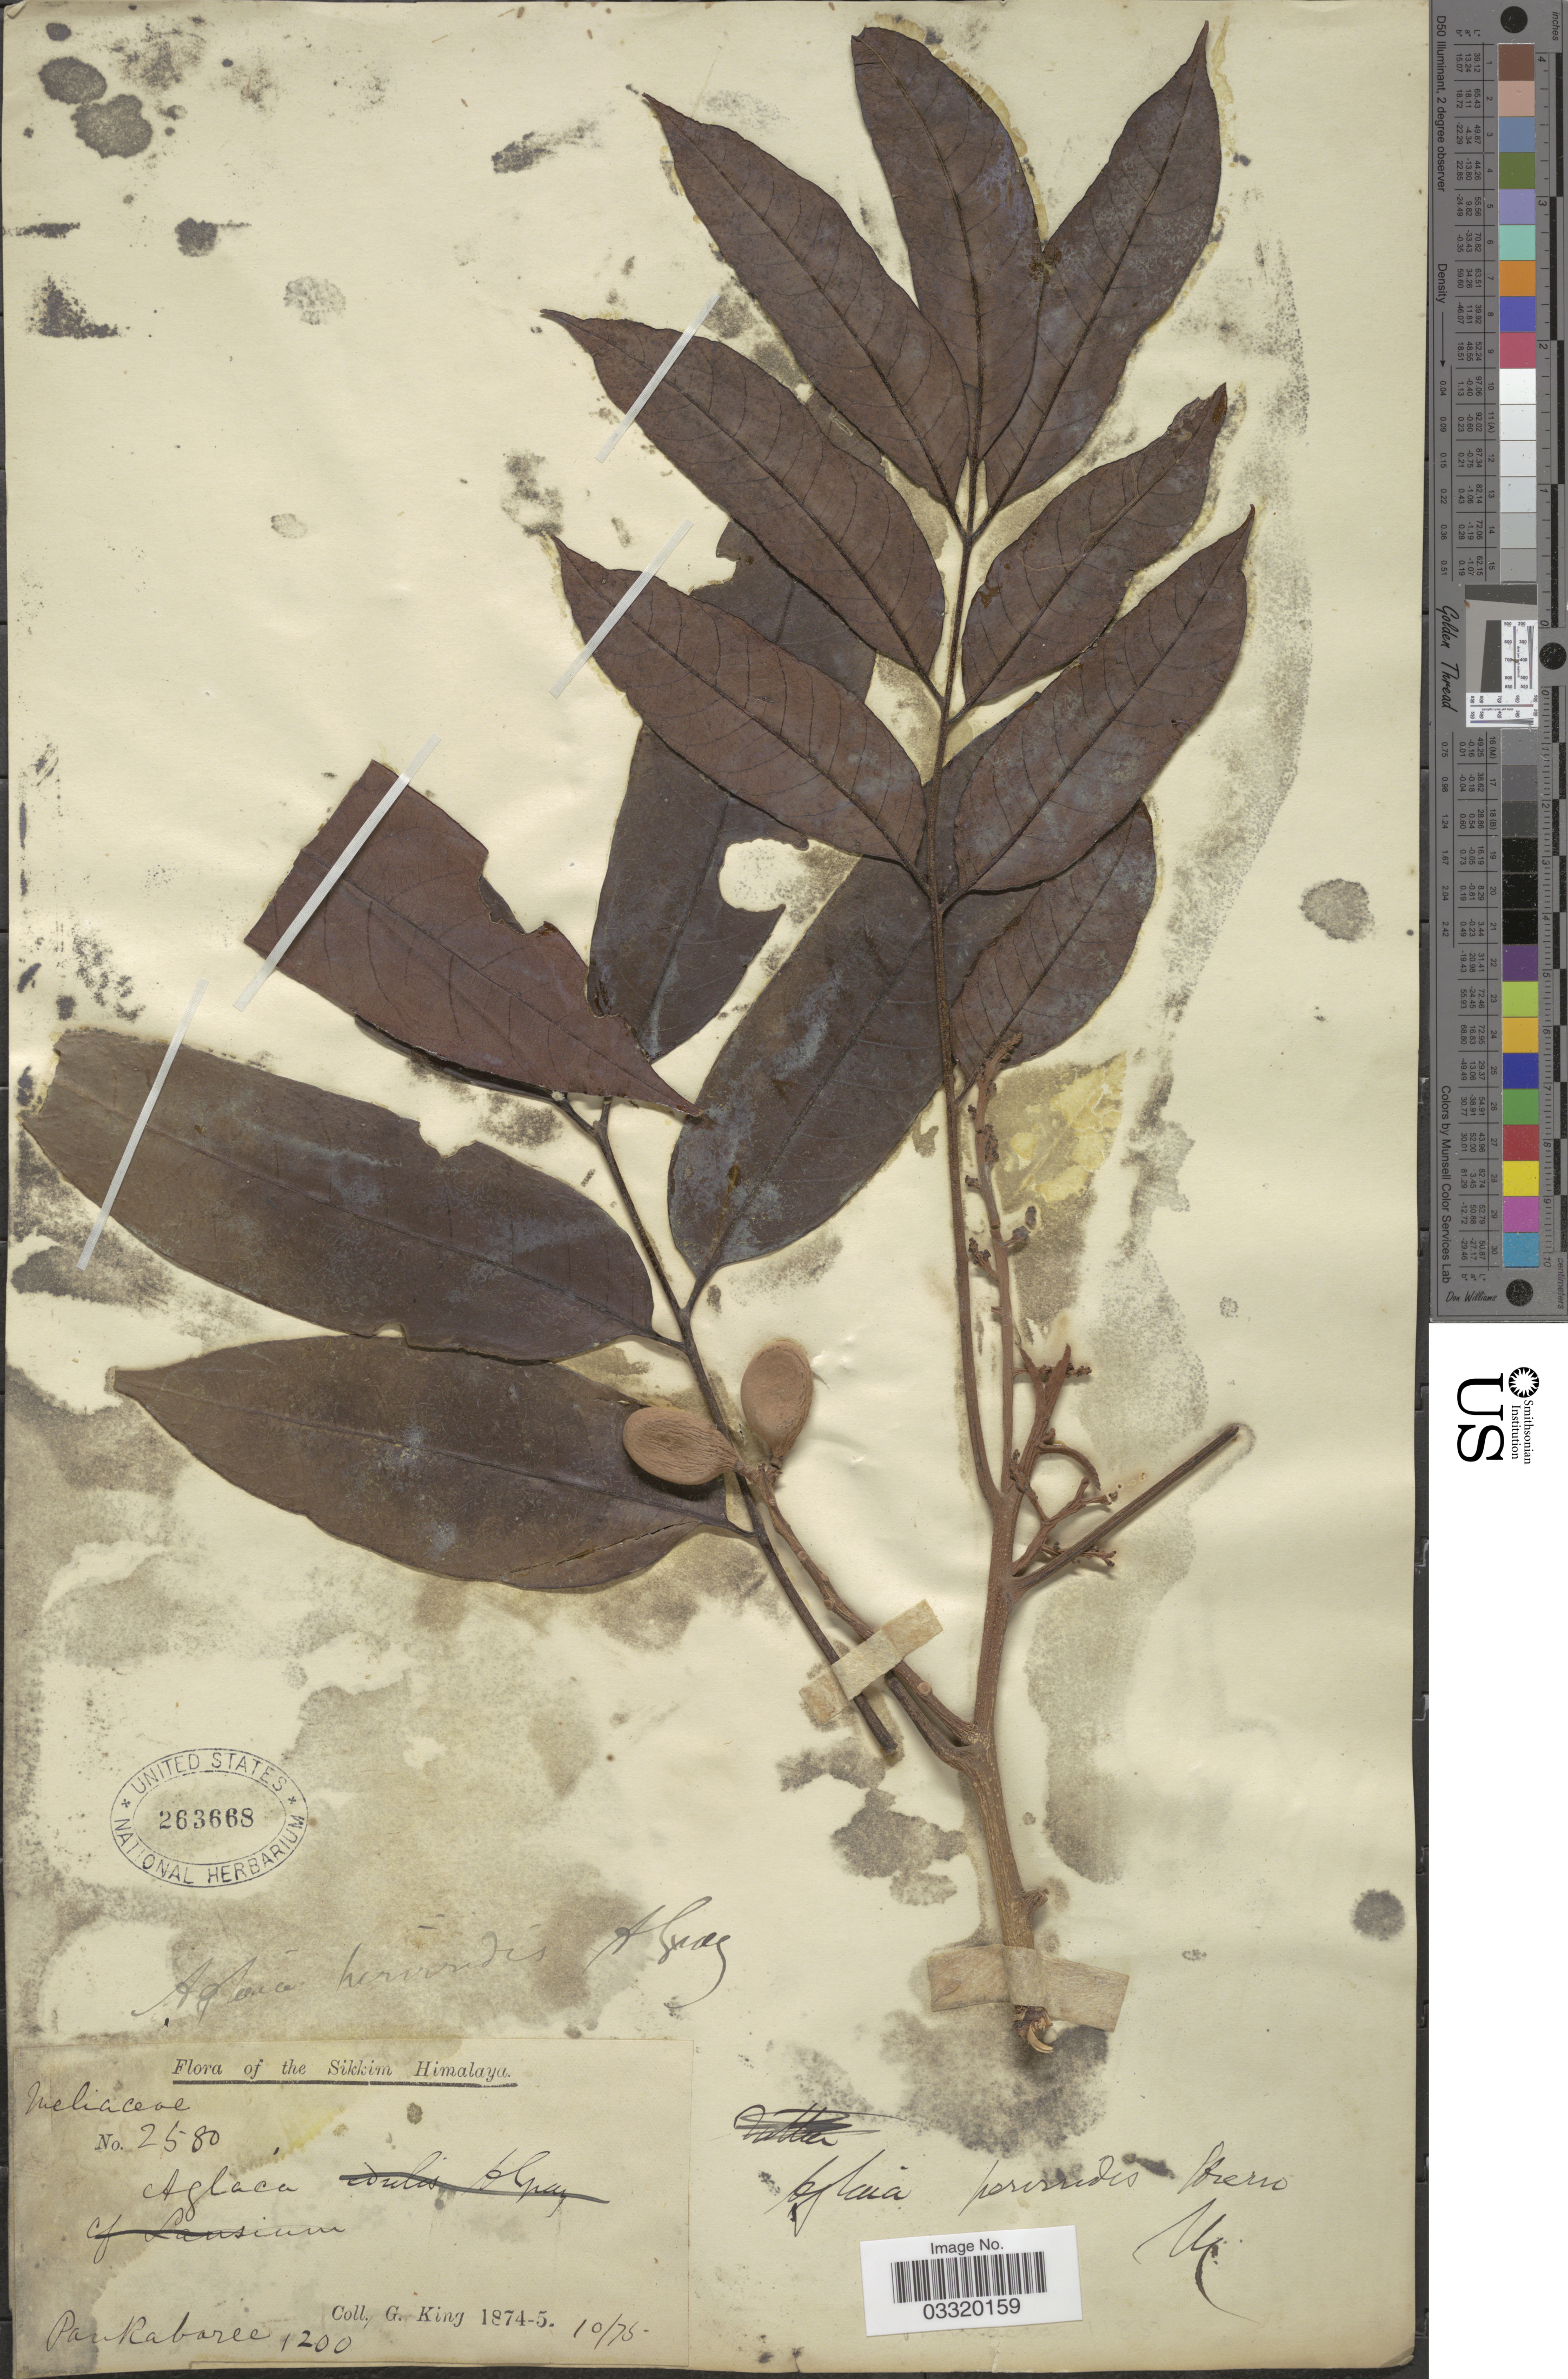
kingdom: Plantae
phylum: Tracheophyta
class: Magnoliopsida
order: Sapindales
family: Meliaceae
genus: Aglaia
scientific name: Aglaia pervividis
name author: Hiern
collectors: G. King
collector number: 2580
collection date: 1875-10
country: India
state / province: Sikkim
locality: Sikkim Himalaya. Pankabaree.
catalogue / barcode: US 263668